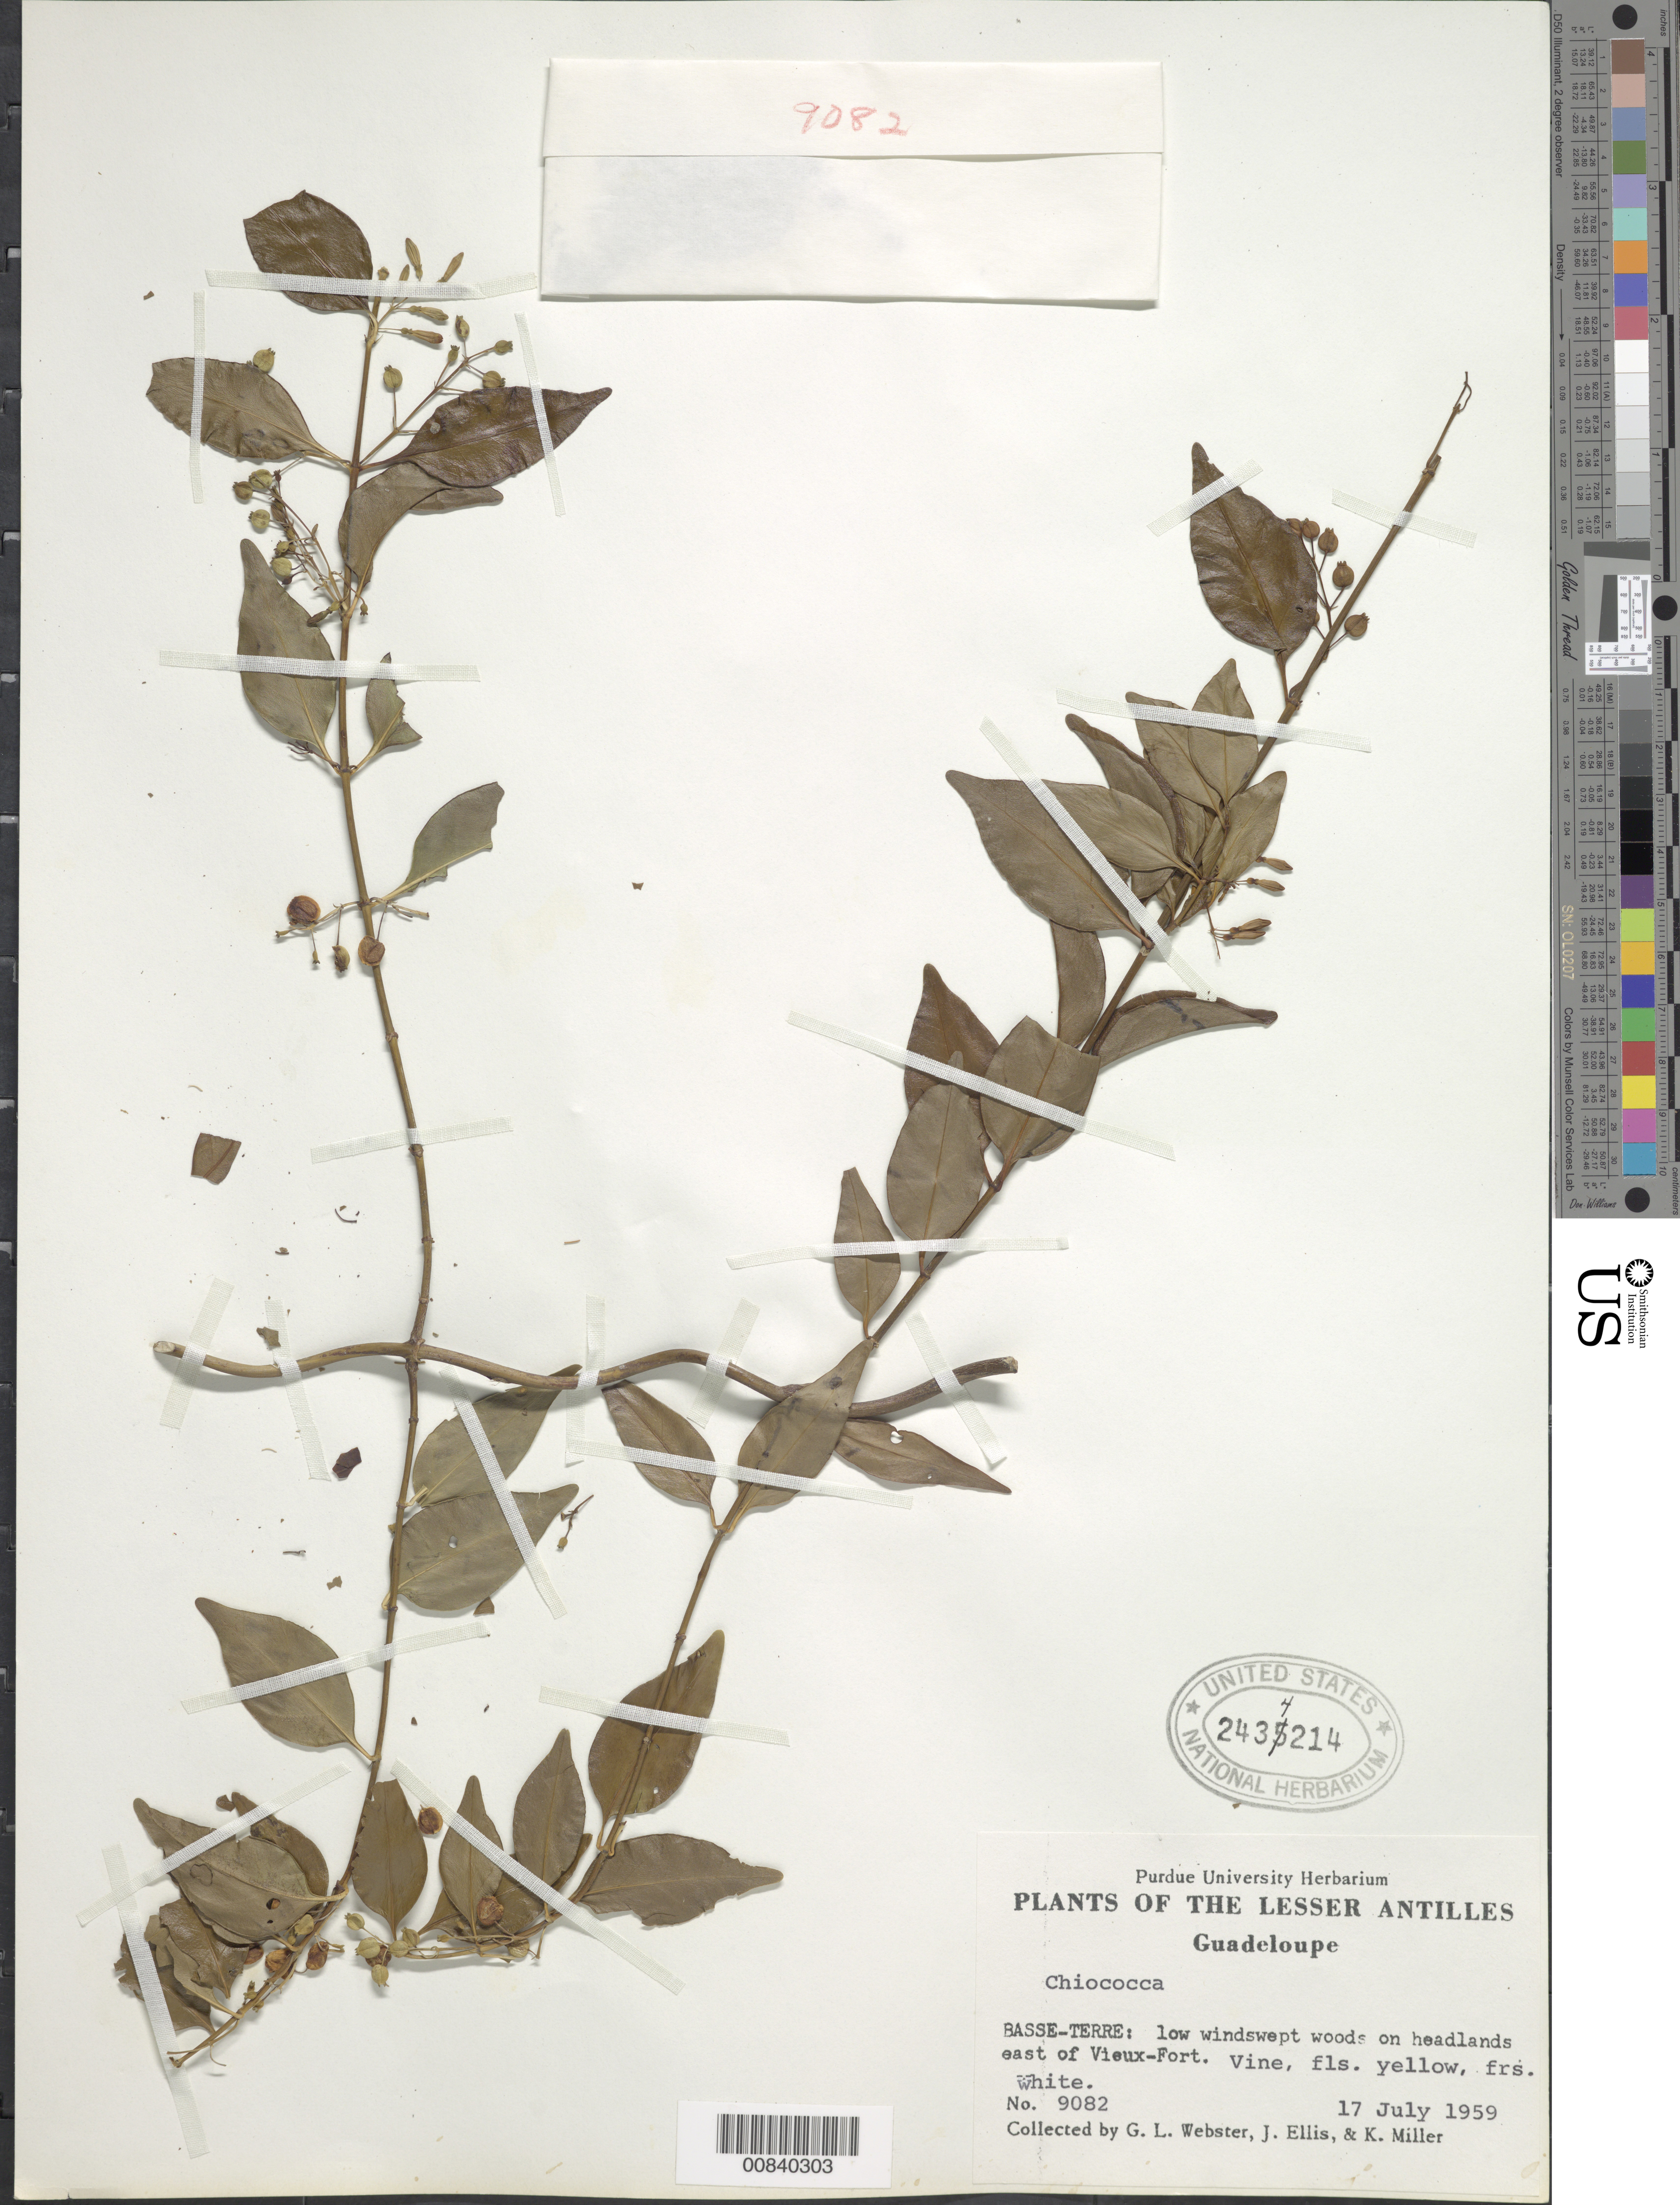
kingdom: Plantae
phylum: Tracheophyta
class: Magnoliopsida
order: Gentianales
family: Rubiaceae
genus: Chiococca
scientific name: Chiococca alba subsp. alba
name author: (L.) Hitchc.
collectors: G. L. Webster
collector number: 9082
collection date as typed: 17 Jul 1959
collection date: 1959-07-17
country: Guadeloupe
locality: Basse-Terre: Headlands east of Vieux-Fort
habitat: Low windswept woods on headlands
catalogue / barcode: US 2434214